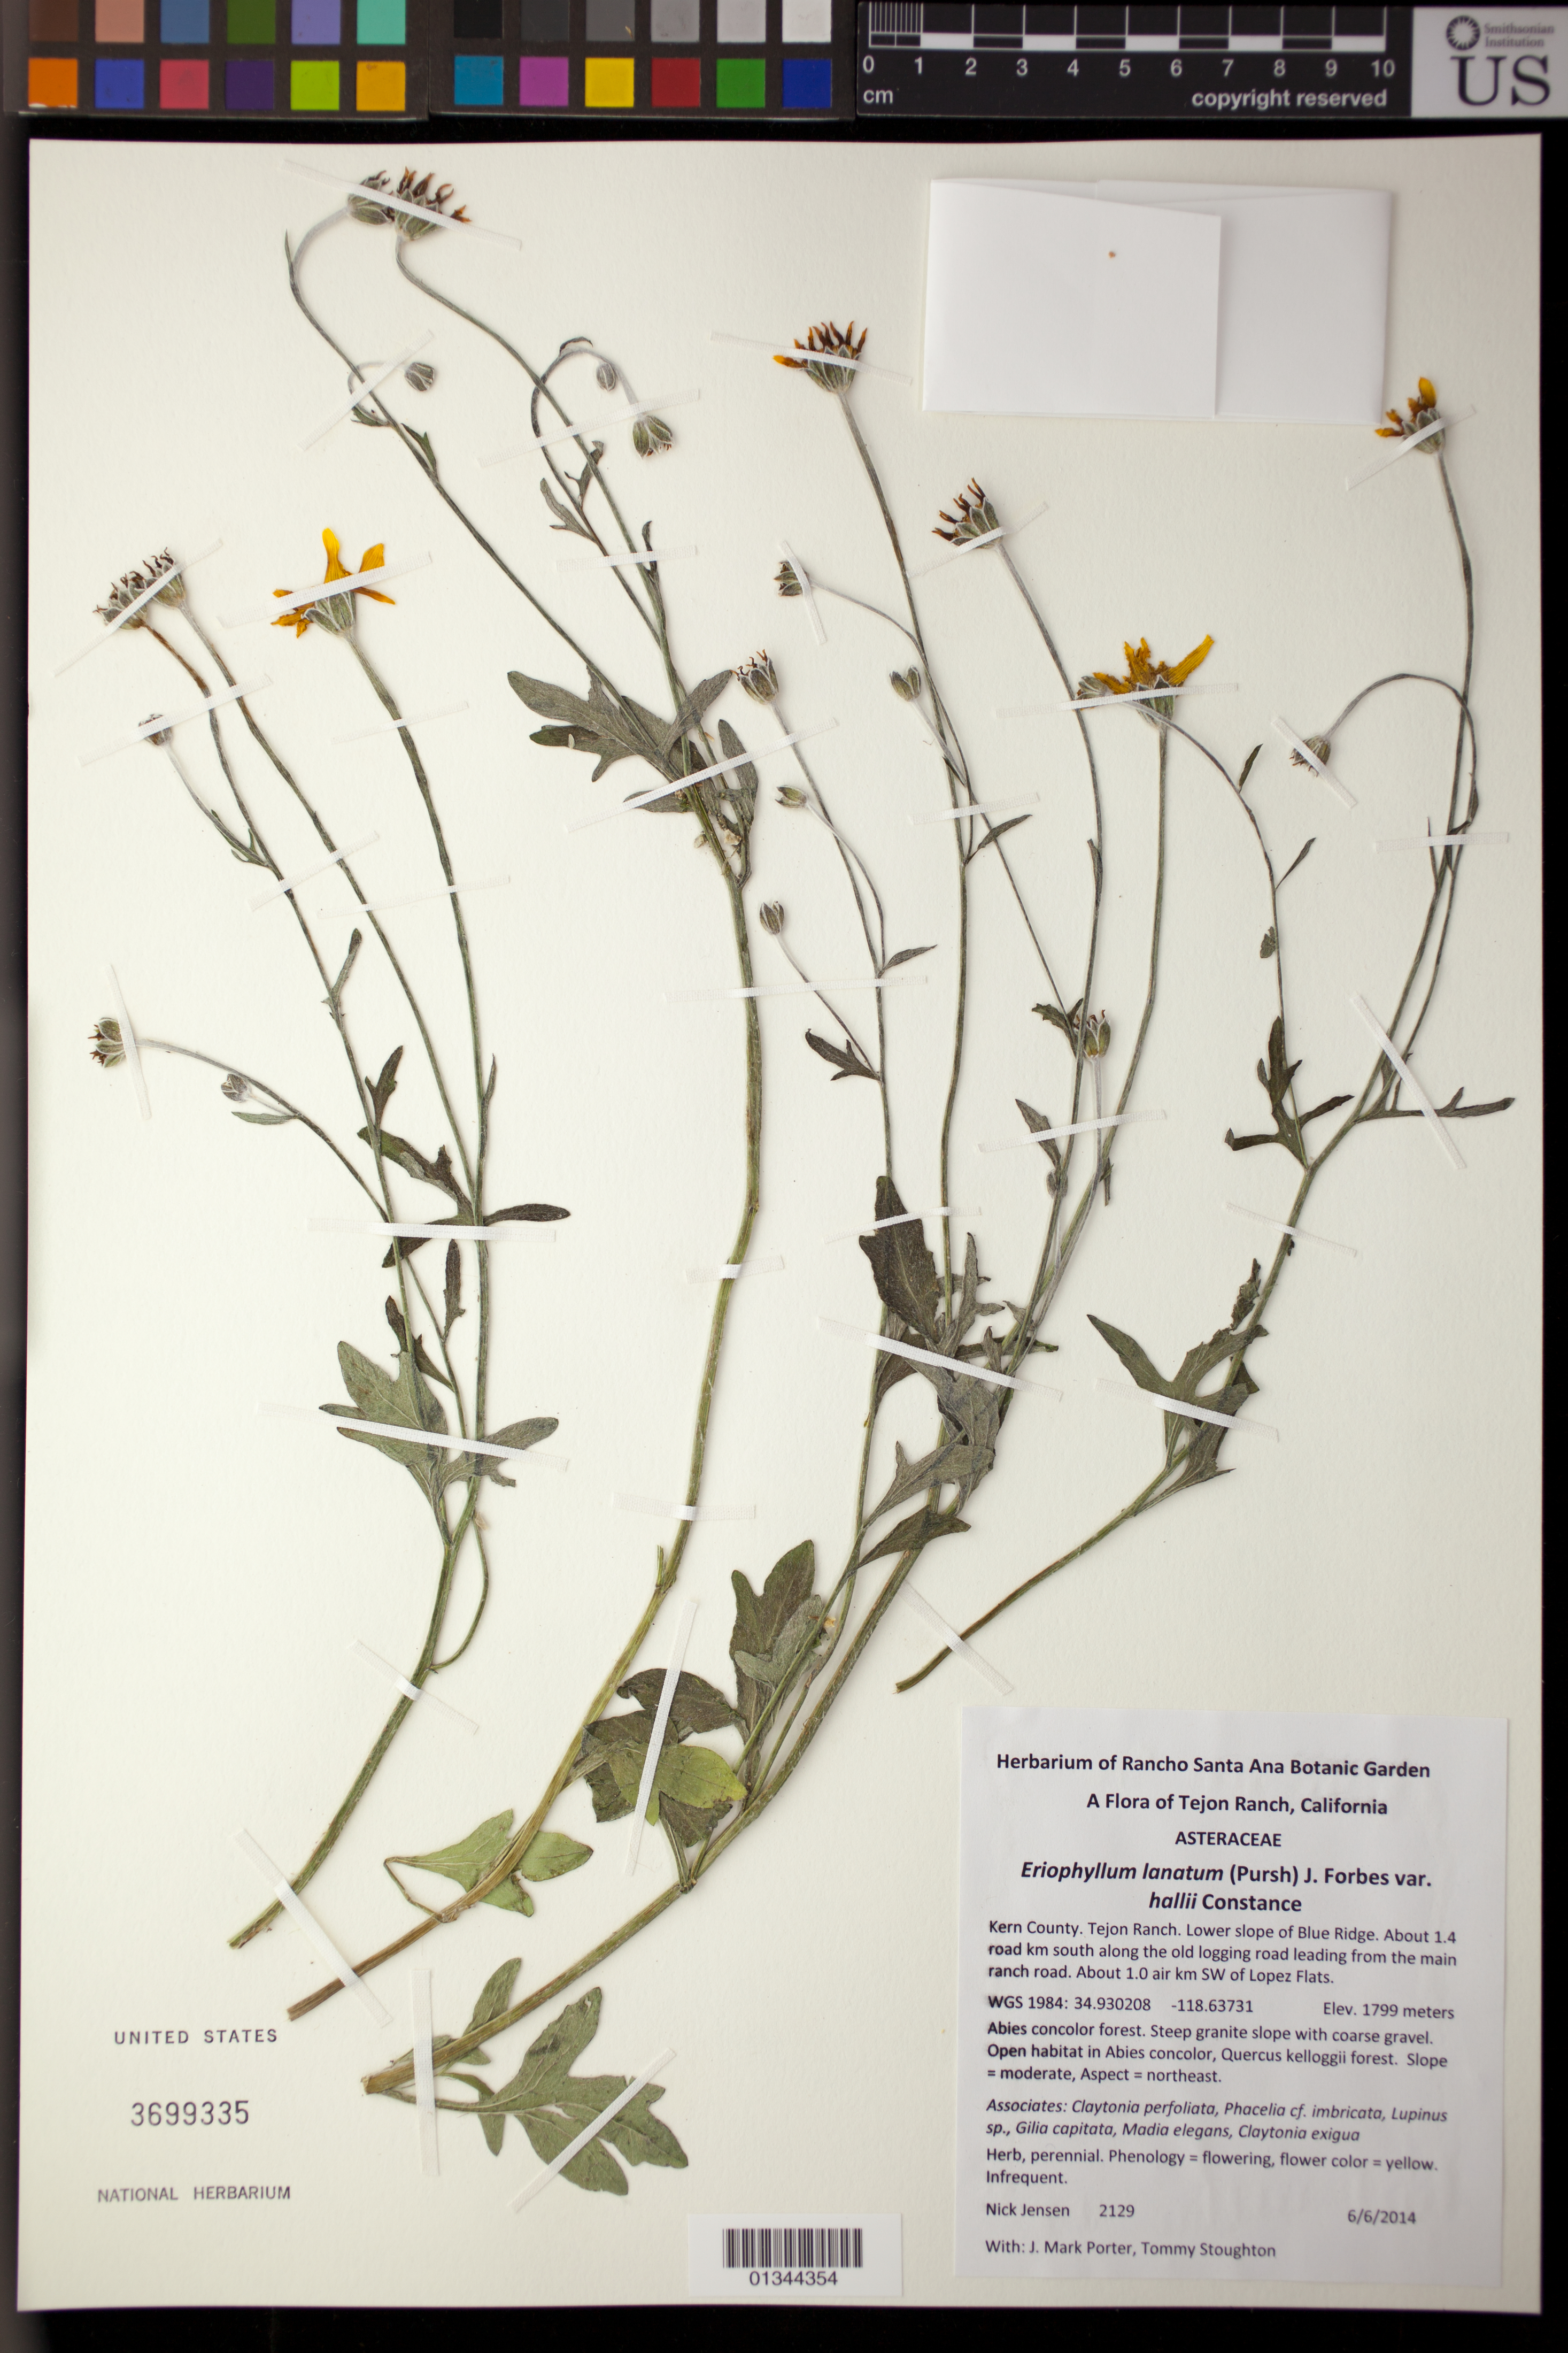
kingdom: Plantae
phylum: Tracheophyta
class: Magnoliopsida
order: Asterales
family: Asteraceae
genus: Eriophyllum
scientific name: Eriophyllum lanatum var. hallii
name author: Constance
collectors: N. Jensen, J. M. Porter & T. Stoughton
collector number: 2129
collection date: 2014-06-06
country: United States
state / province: California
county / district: Kern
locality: Tejon Ranch, lower slope of Blue Ridge, about 1.4 road km south along the old logging road leading from the main ranch road, about 1.0 air km SW of Lopez Flats.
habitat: Abies concolor forest. Steep granite slope with coarse gravel. Open habitat in Abies concolor, Quercus kelloggii forest.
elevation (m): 1799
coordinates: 34.930208, -118.63731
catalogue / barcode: US 3699335